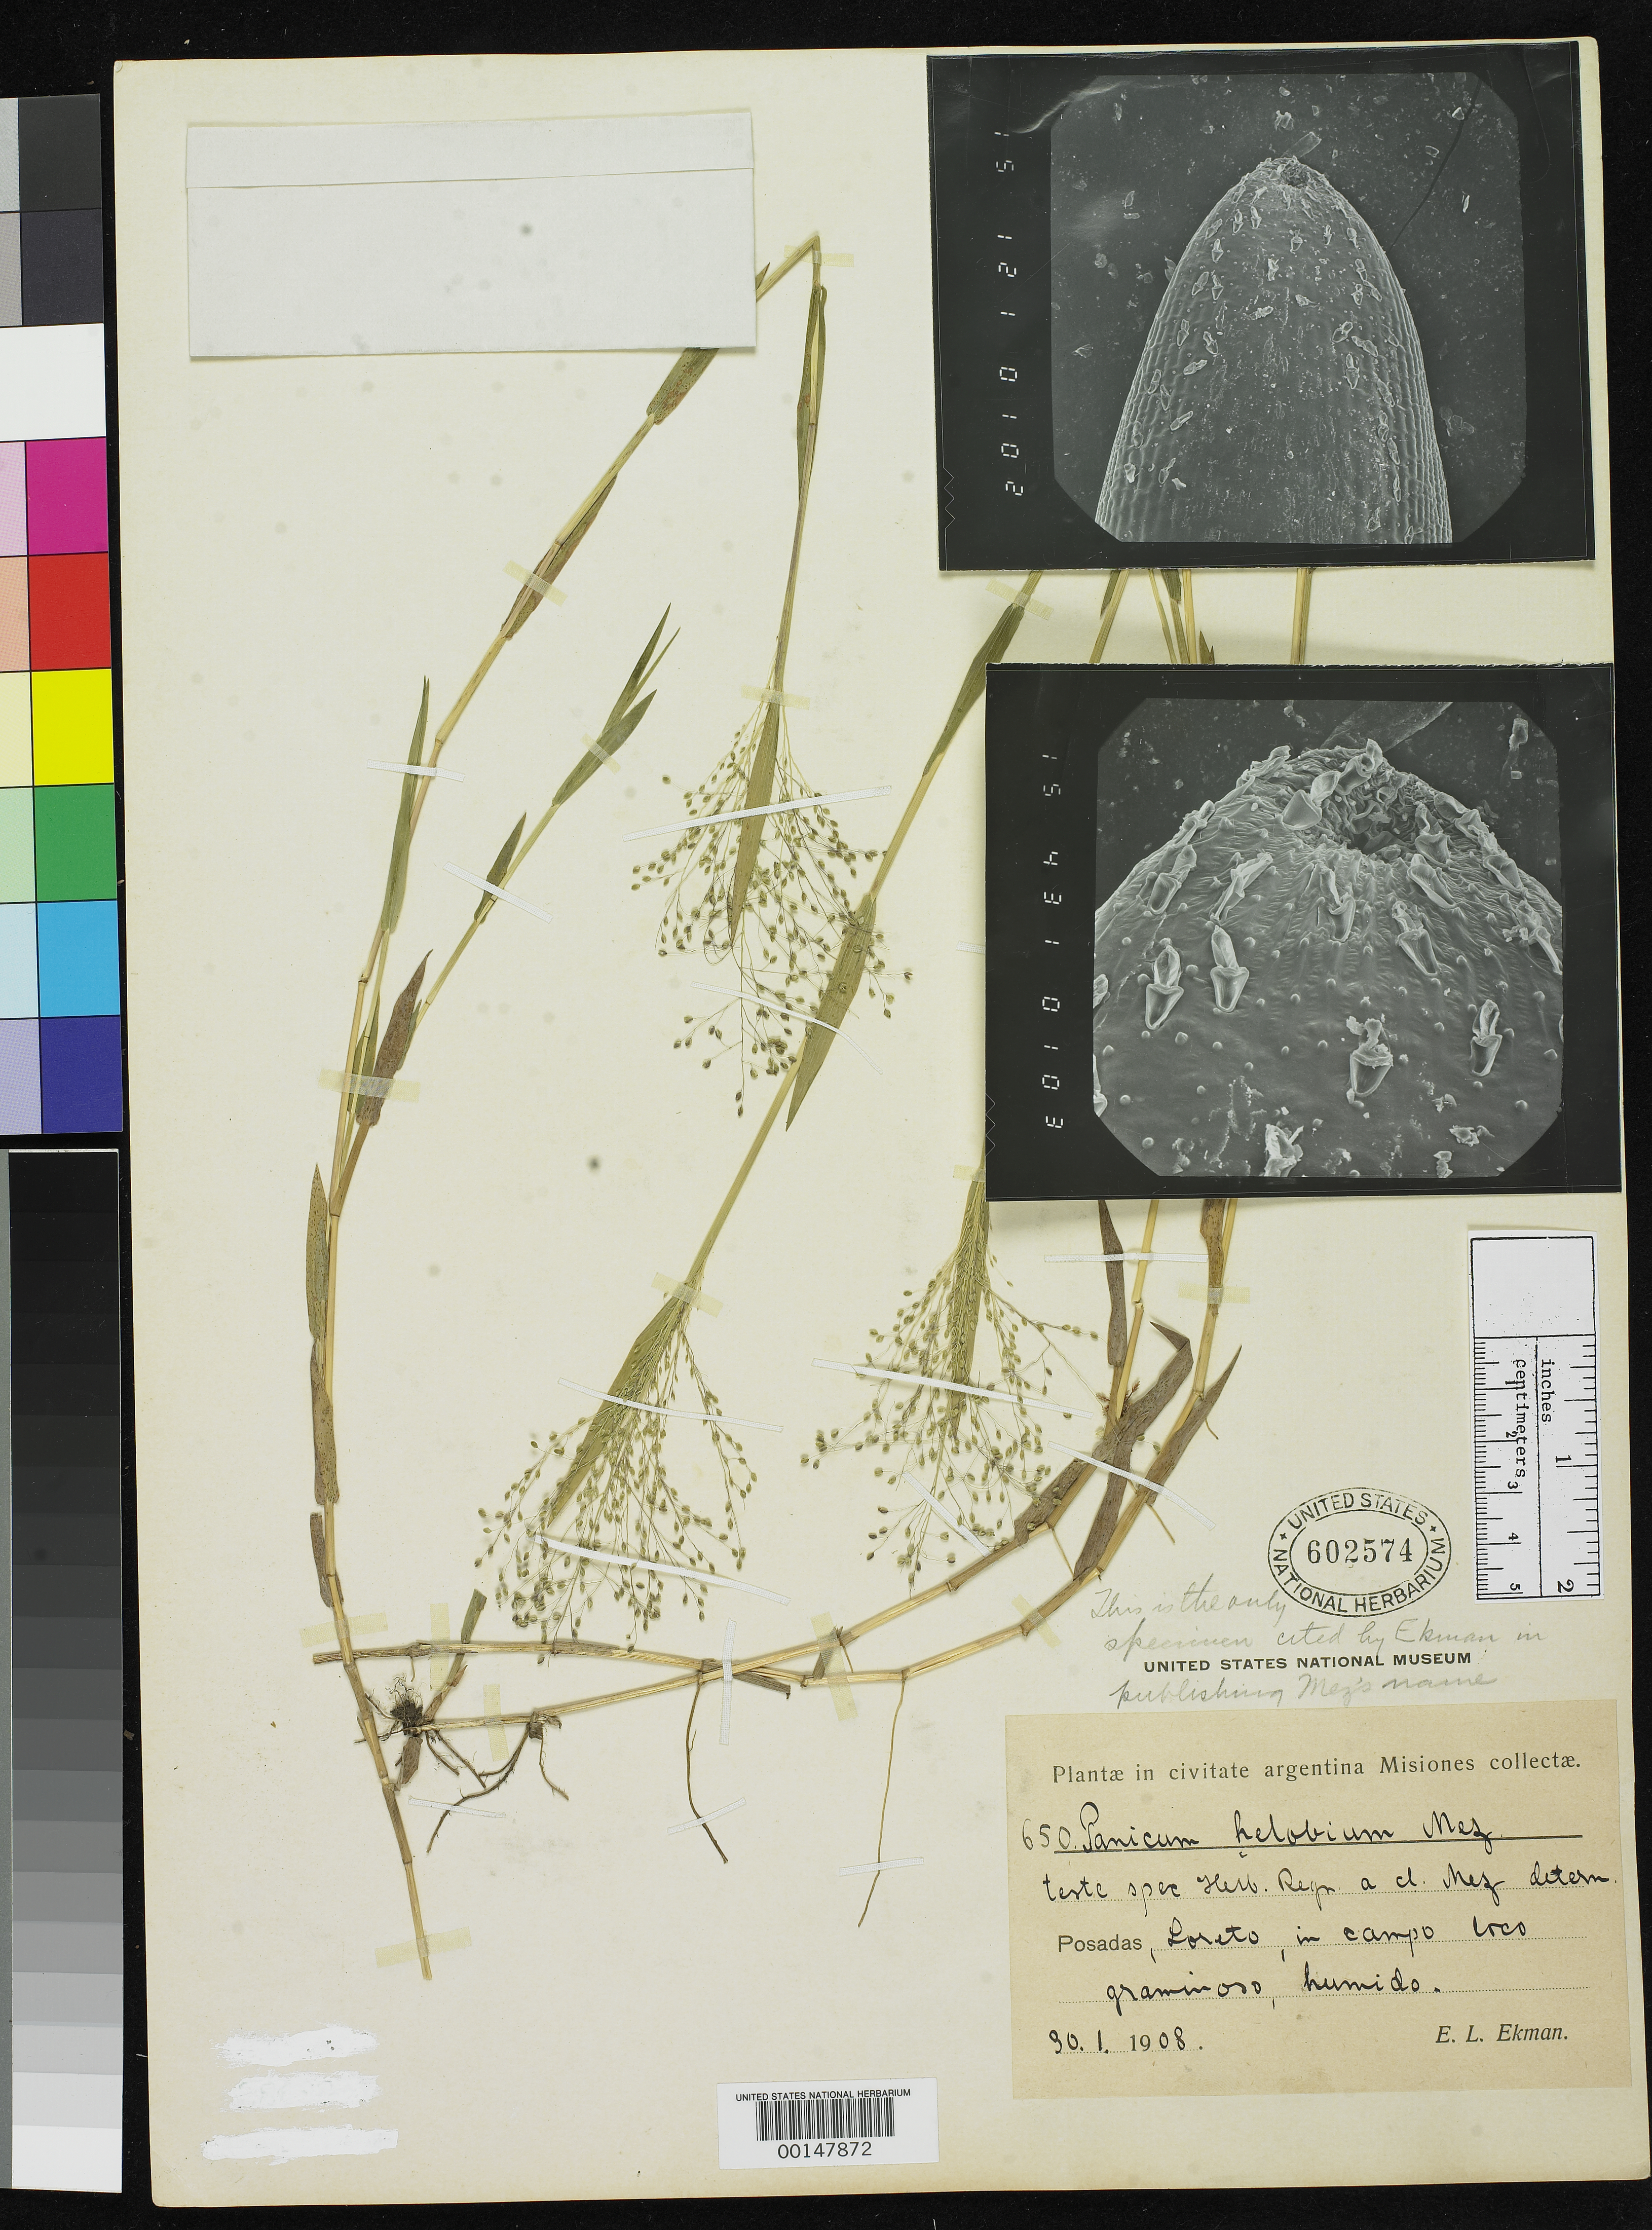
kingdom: Plantae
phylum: Tracheophyta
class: Liliopsida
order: Poales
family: Poaceae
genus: Panicum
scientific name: Panicum helobium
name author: Mez ex Henr.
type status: Syntype; Isosyntype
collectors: E. L. Ekman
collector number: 650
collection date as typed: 30 Jan 1908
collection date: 1908-01-30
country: Argentina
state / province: Misiones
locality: Loreto prope Santa Ana.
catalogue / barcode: US 602574